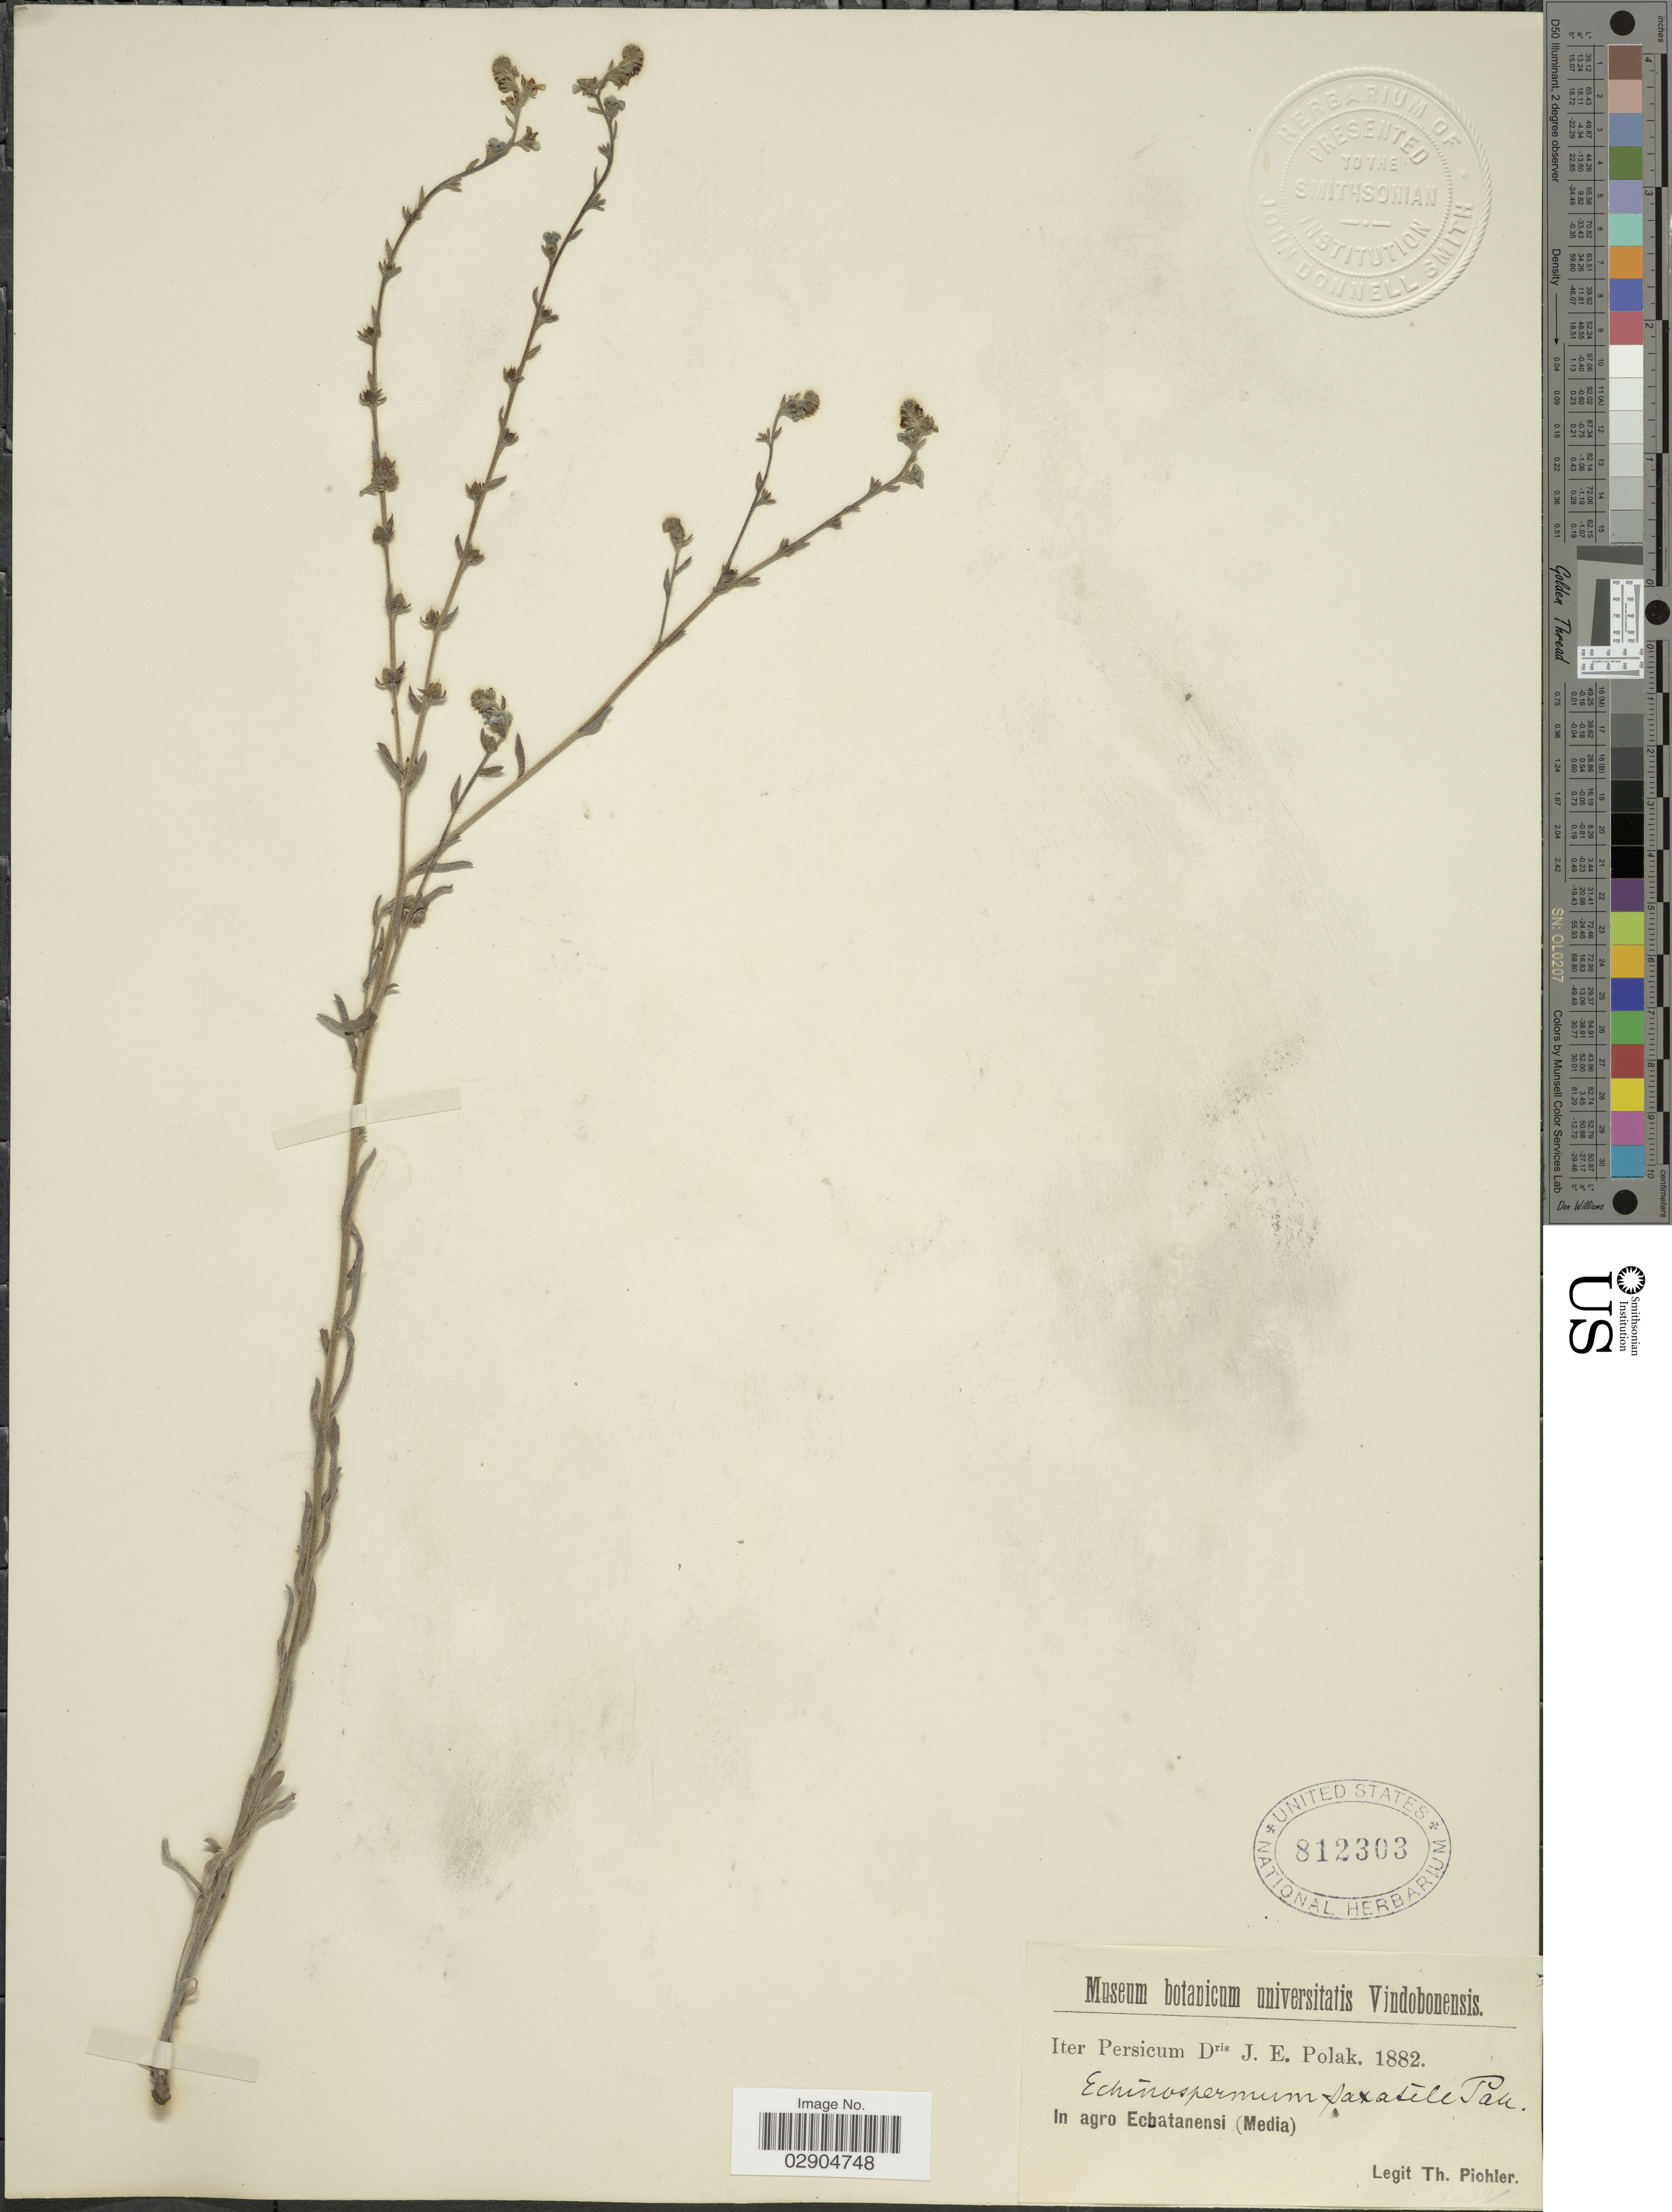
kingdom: Plantae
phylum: Tracheophyta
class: Magnoliopsida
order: Boraginales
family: Boraginaceae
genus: Lappula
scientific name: Lappula saxatilis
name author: Piper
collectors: T. Pichler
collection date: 1882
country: Iran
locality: In agro Echatanensi (Media), Iter Persicum.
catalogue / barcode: US 812303